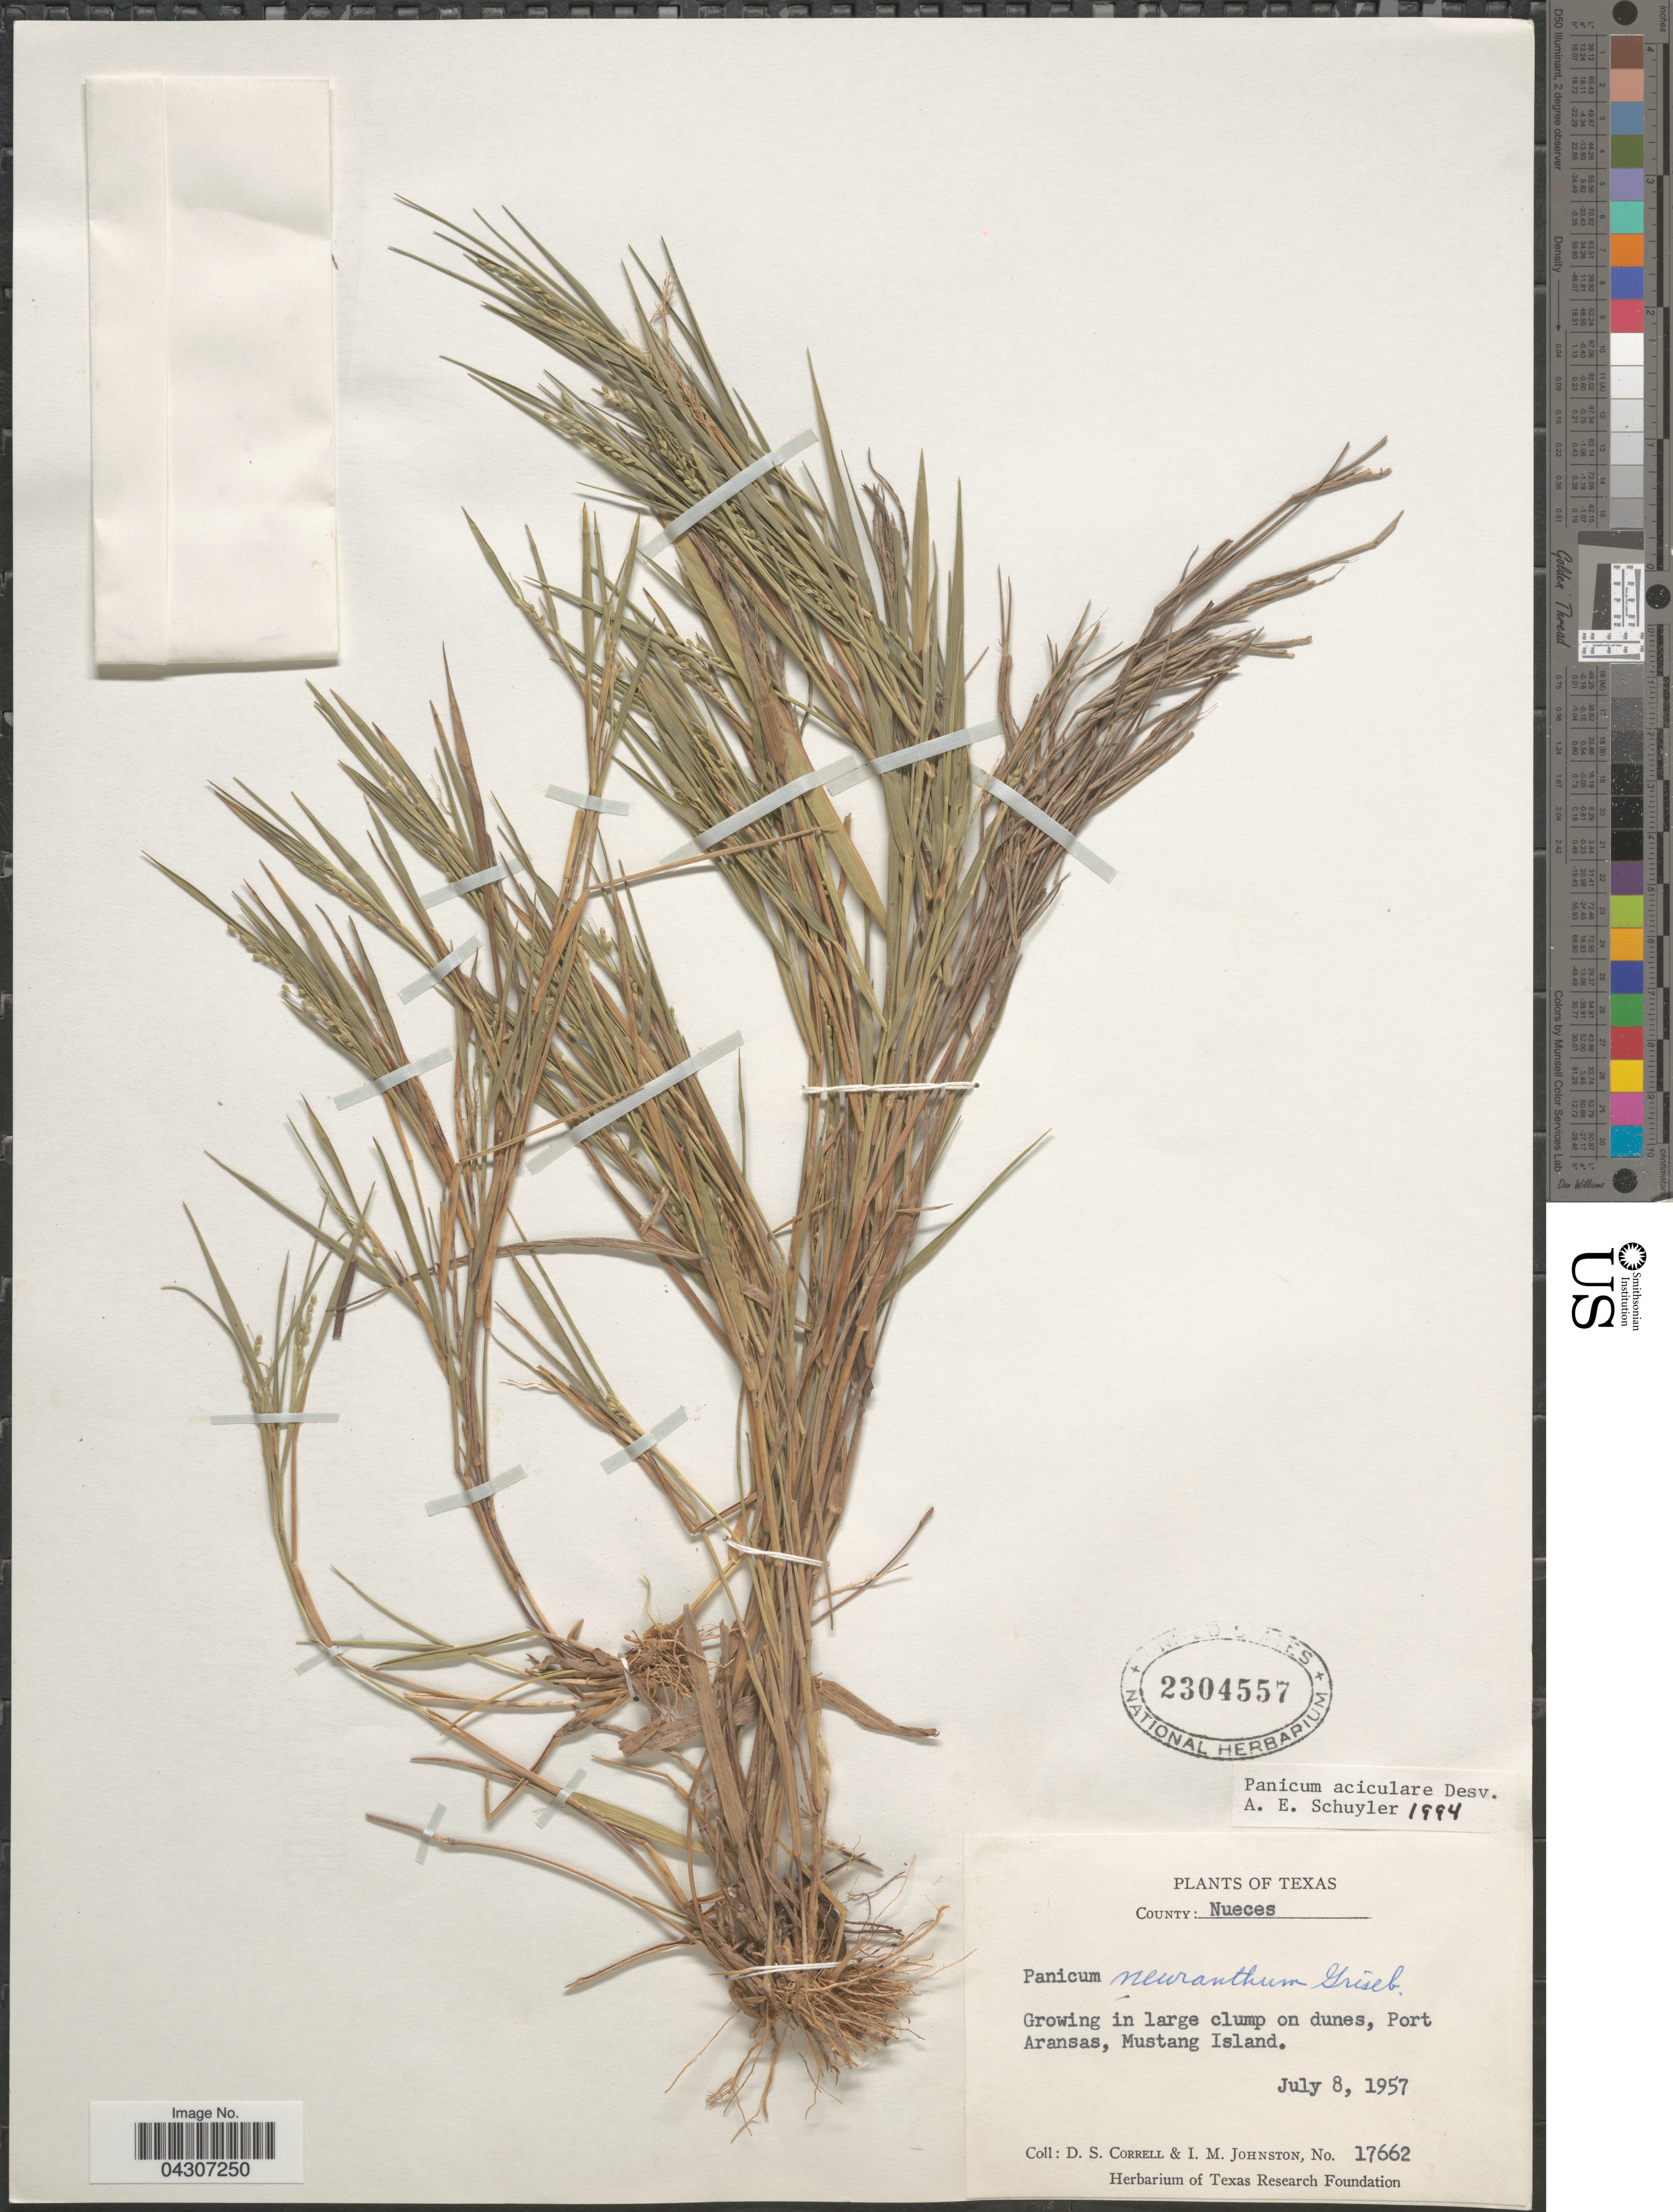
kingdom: Plantae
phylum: Tracheophyta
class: Liliopsida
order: Poales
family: Poaceae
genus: Dichanthelium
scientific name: Dichanthelium aciculare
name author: (Desv. ex Poir.) Gould & C.A. Clark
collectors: D. S. Correll & I.M. Johnston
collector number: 17662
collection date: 1957-07-08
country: United States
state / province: Texas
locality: County: Nueces. Port Aransas, Mustang Island.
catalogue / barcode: US 2304557